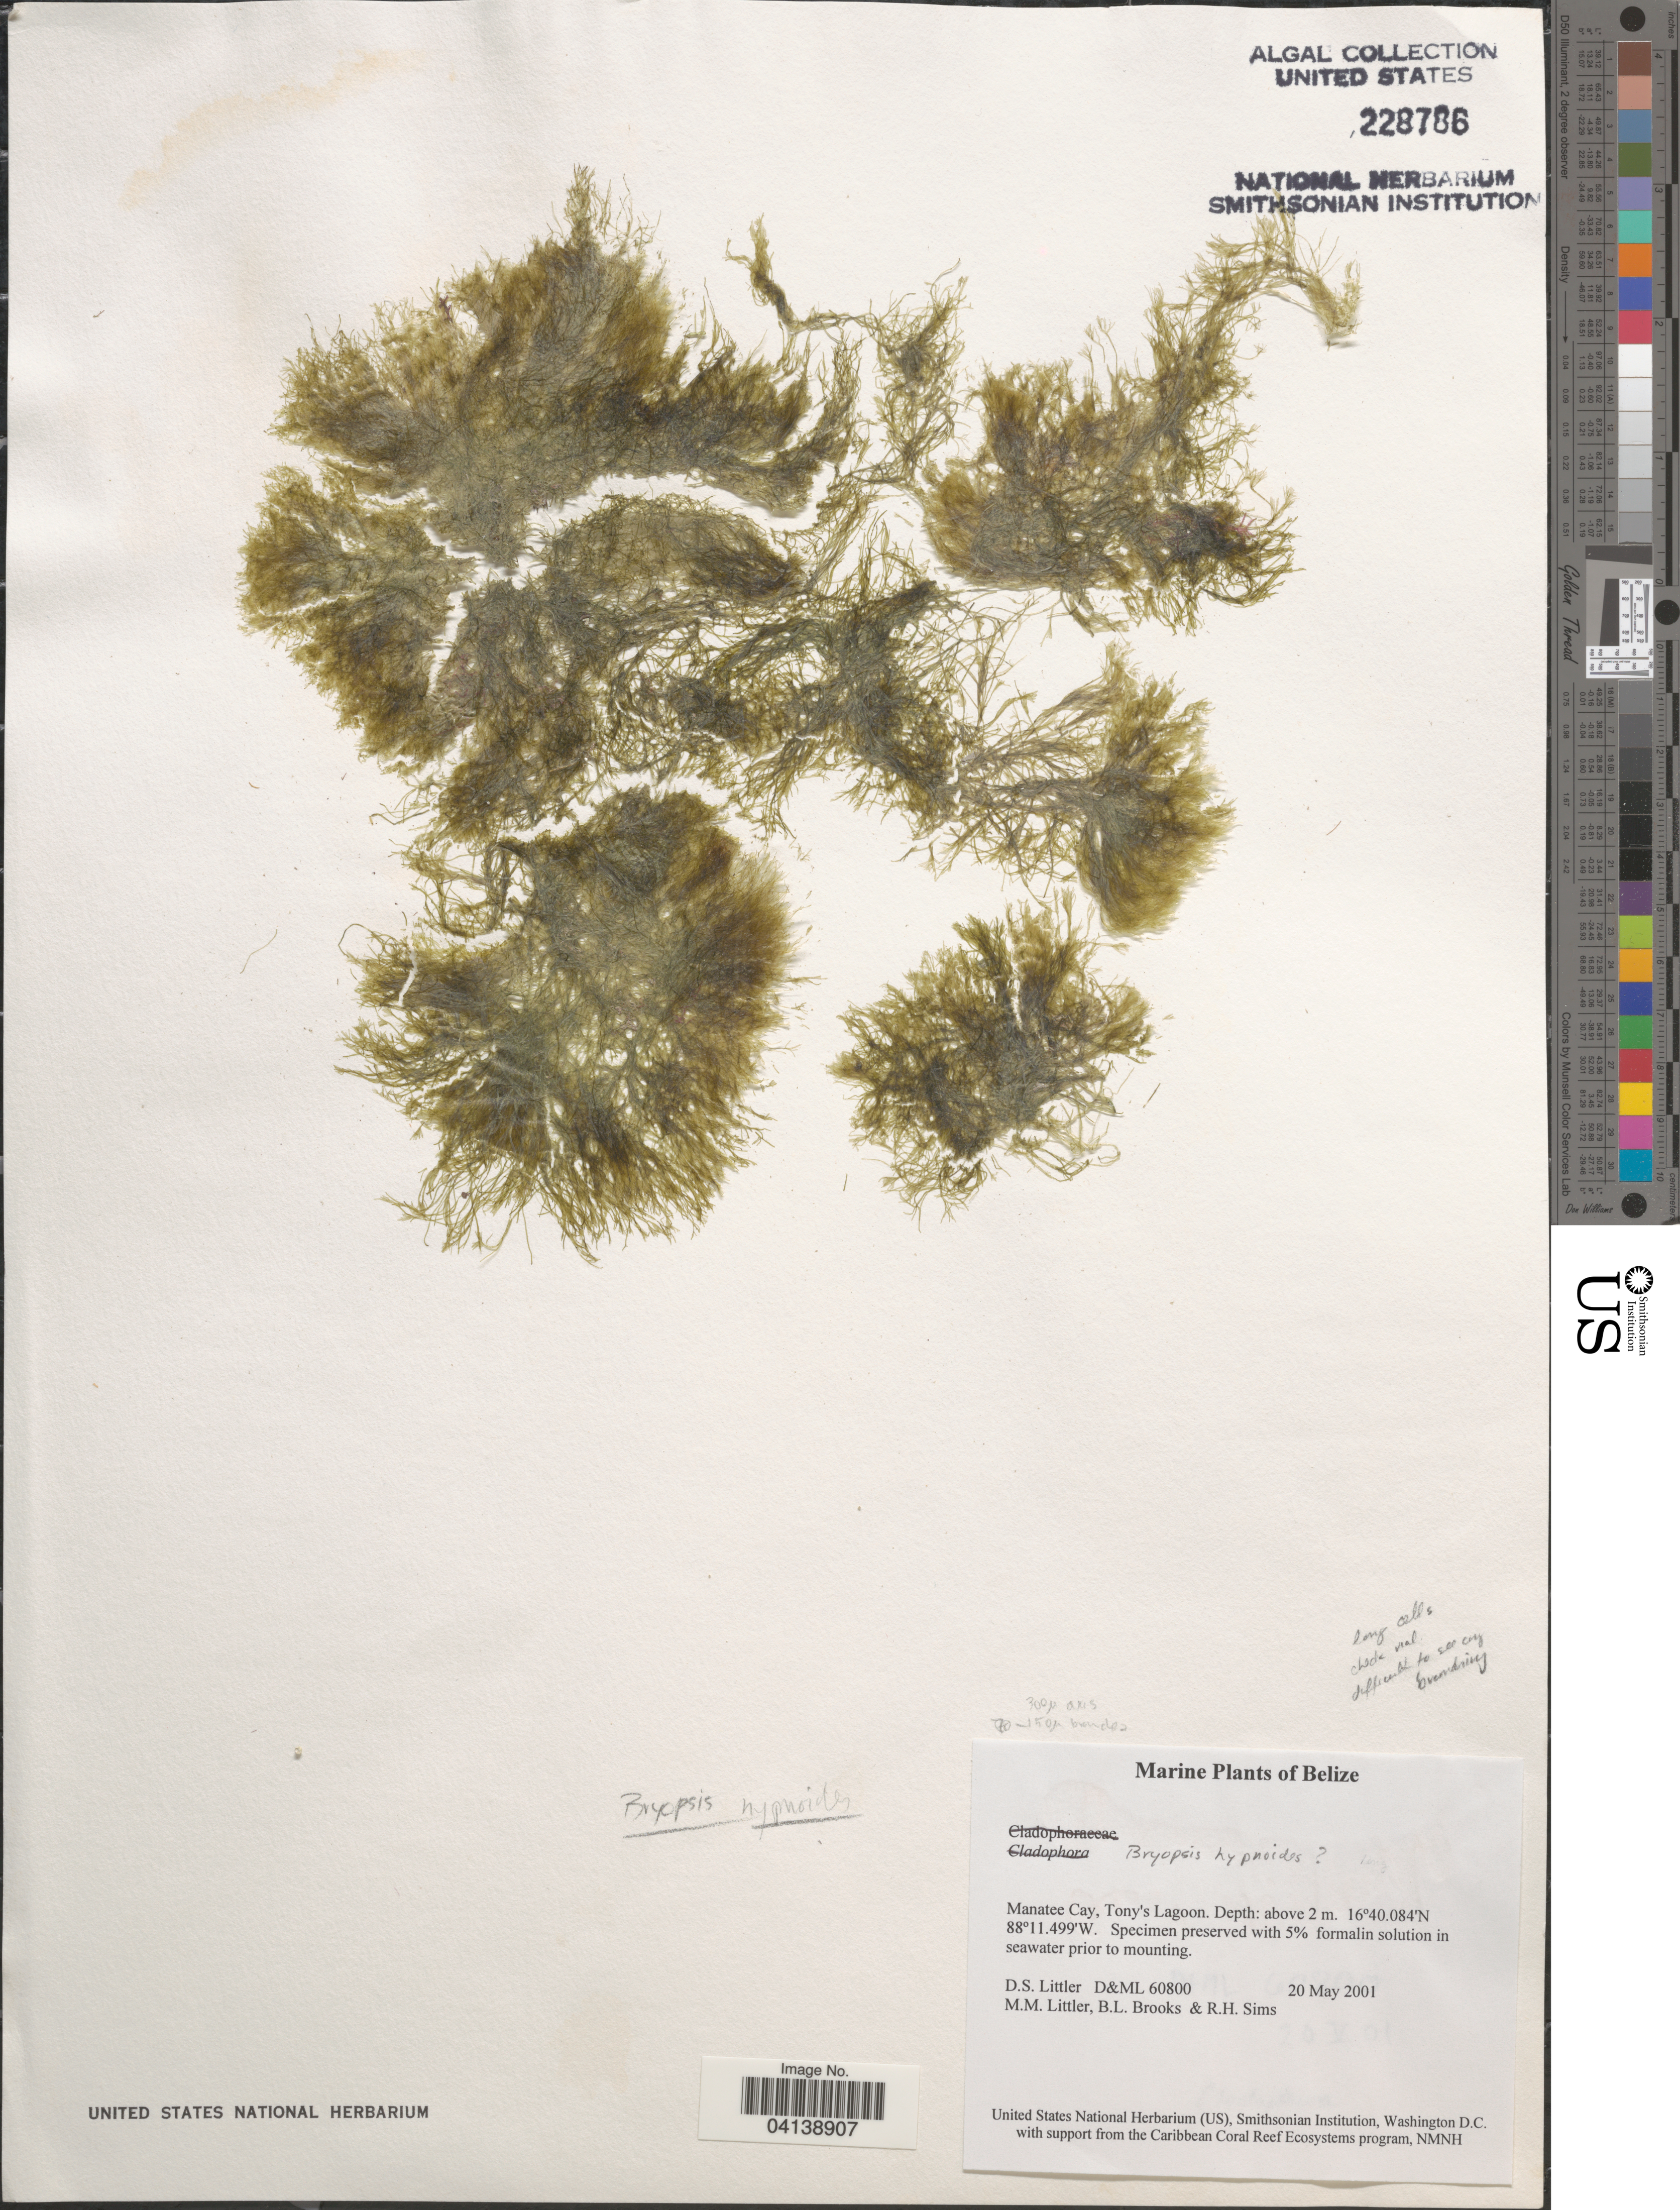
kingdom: Plantae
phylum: Chlorophyta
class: Ulvophyceae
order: Bryopsidales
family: Bryopsidaceae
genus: Bryopsis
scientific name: Bryopsis hypnoides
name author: J.V.Lamouroux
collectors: D. S. Littler, B. Brooks & R. H. Sims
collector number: D&ML60800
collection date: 2001-05-20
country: Belize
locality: Manatee Cay, Tony's Lagoon.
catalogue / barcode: US 228786